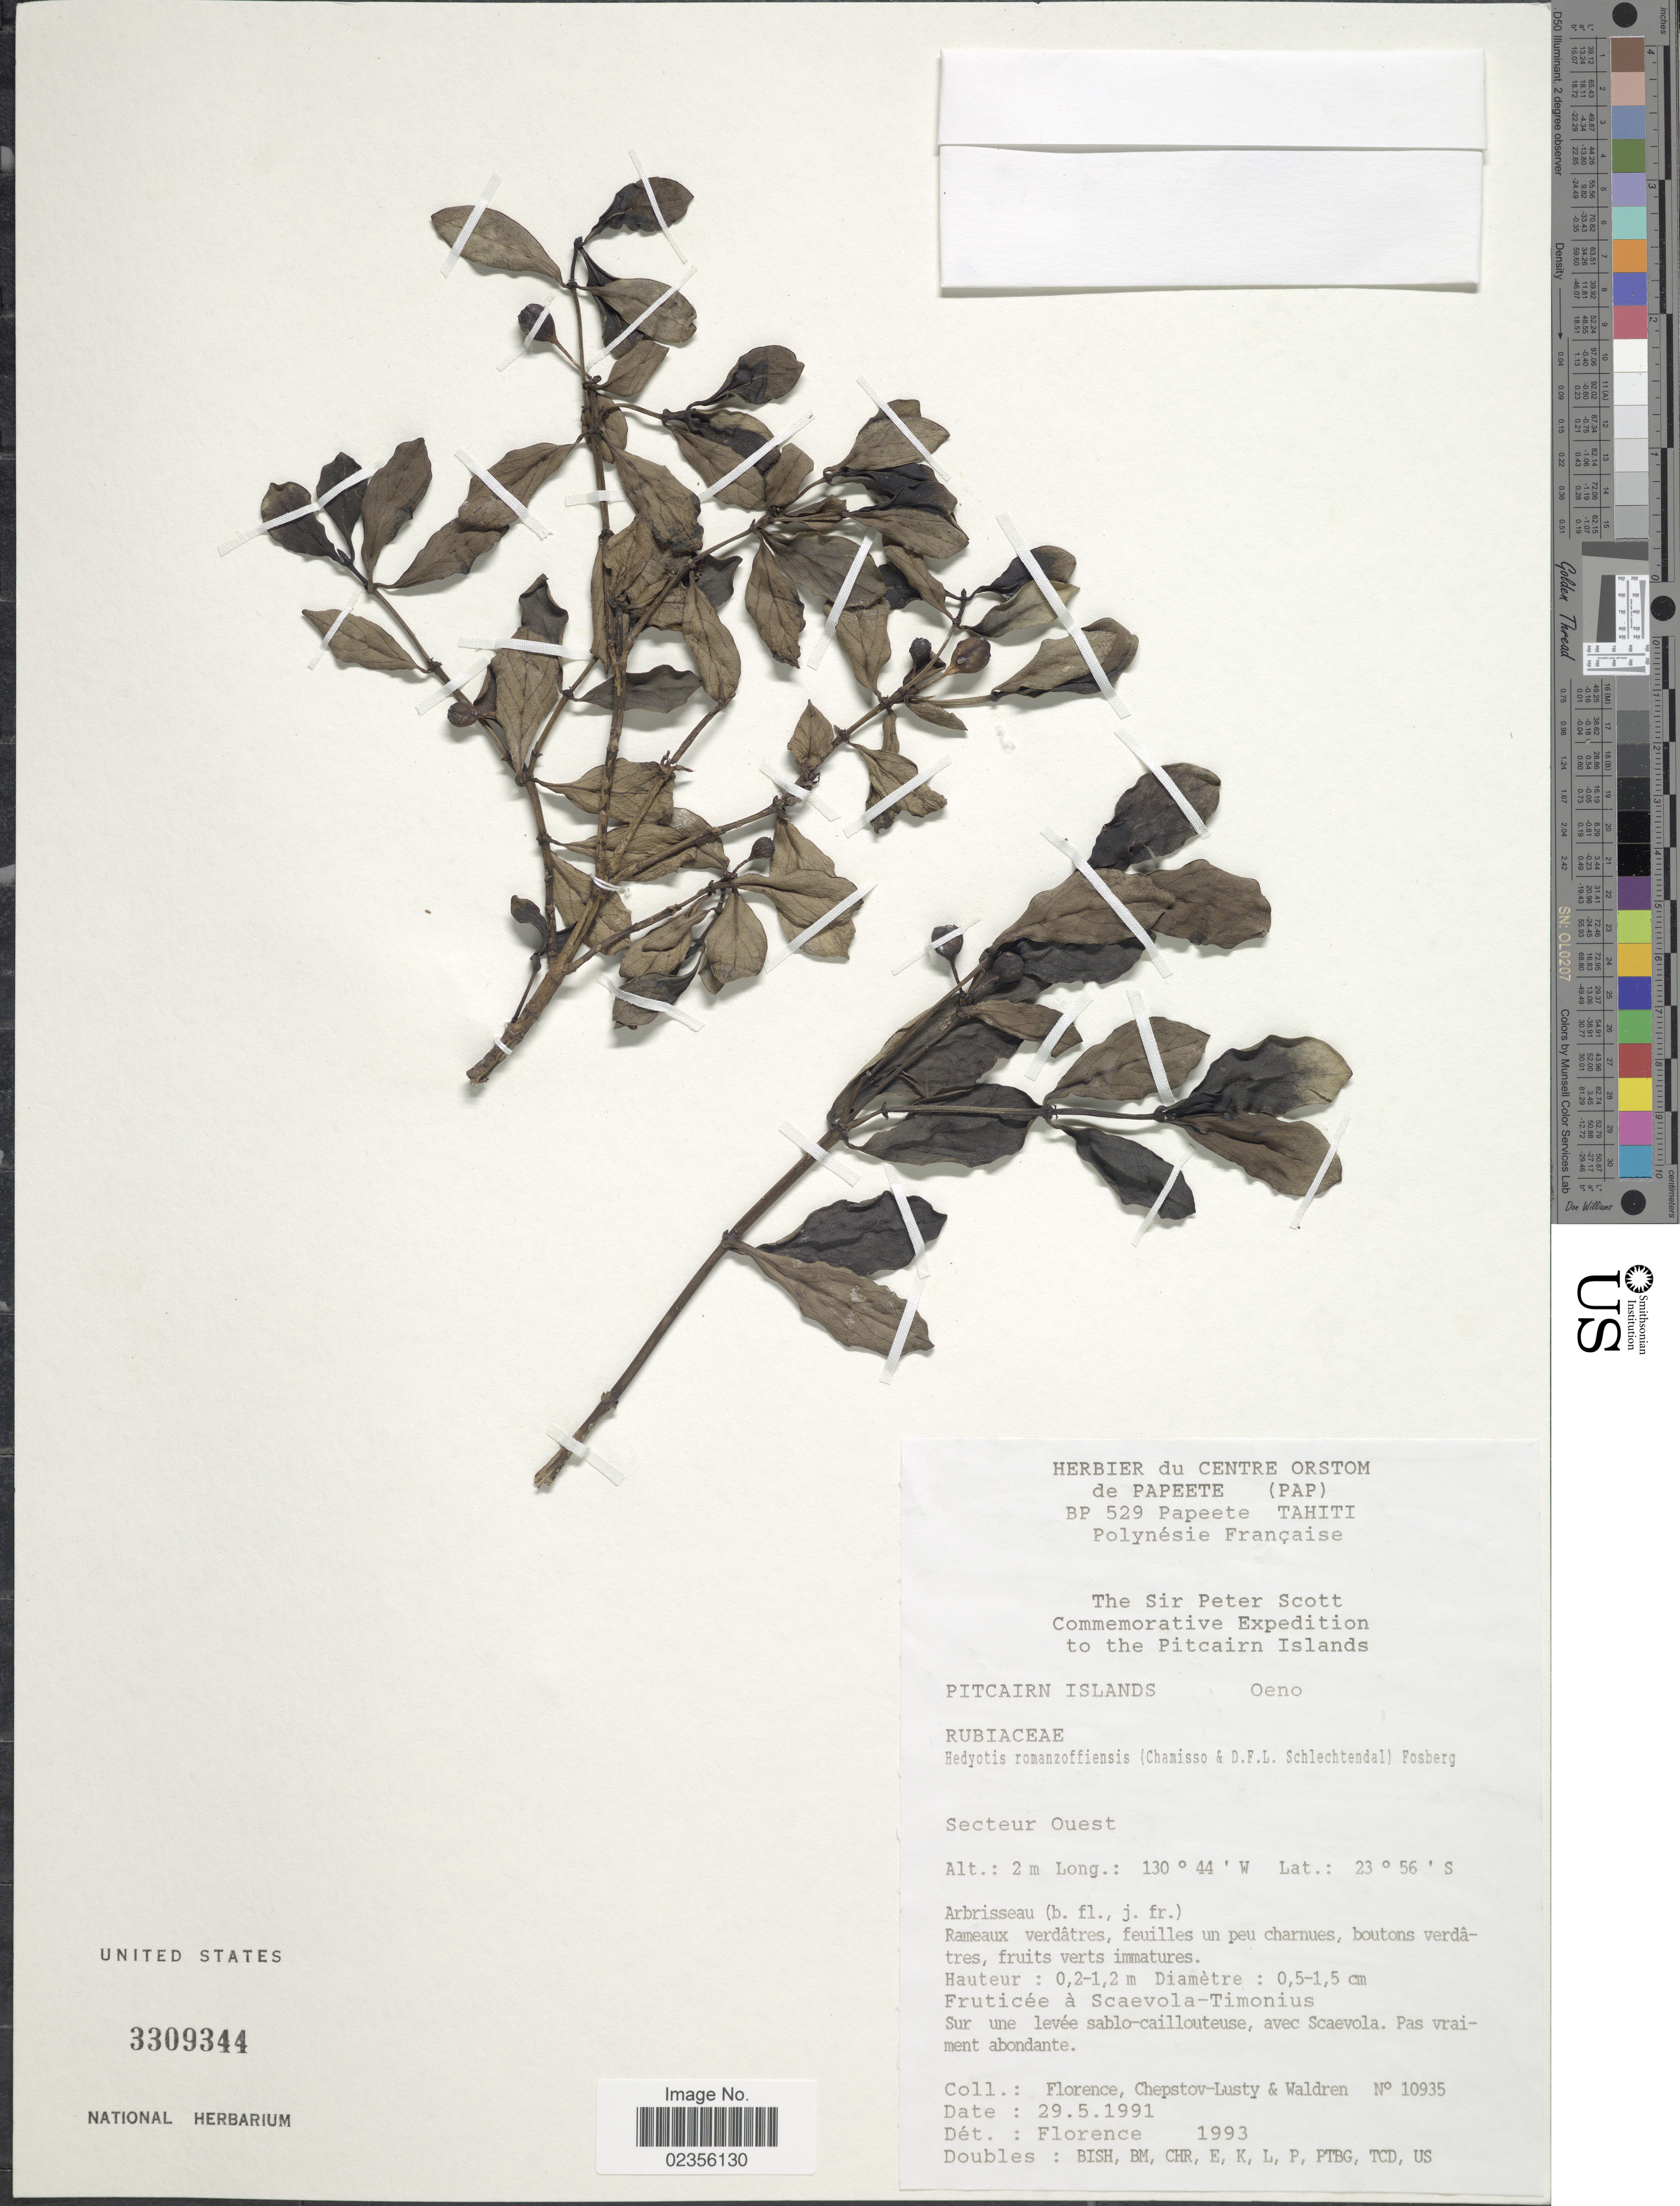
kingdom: Plantae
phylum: Tracheophyta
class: Magnoliopsida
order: Gentianales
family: Rubiaceae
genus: Kadua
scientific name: Kadua romanzoffiensis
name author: Cham. & Schltdl.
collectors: -. Florence, -. Chepstov-lusty & Waldren, --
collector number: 10935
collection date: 1991-05-29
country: Pitcairn Islands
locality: Oeno. Secteur Ouest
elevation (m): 2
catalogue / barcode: US 3309344